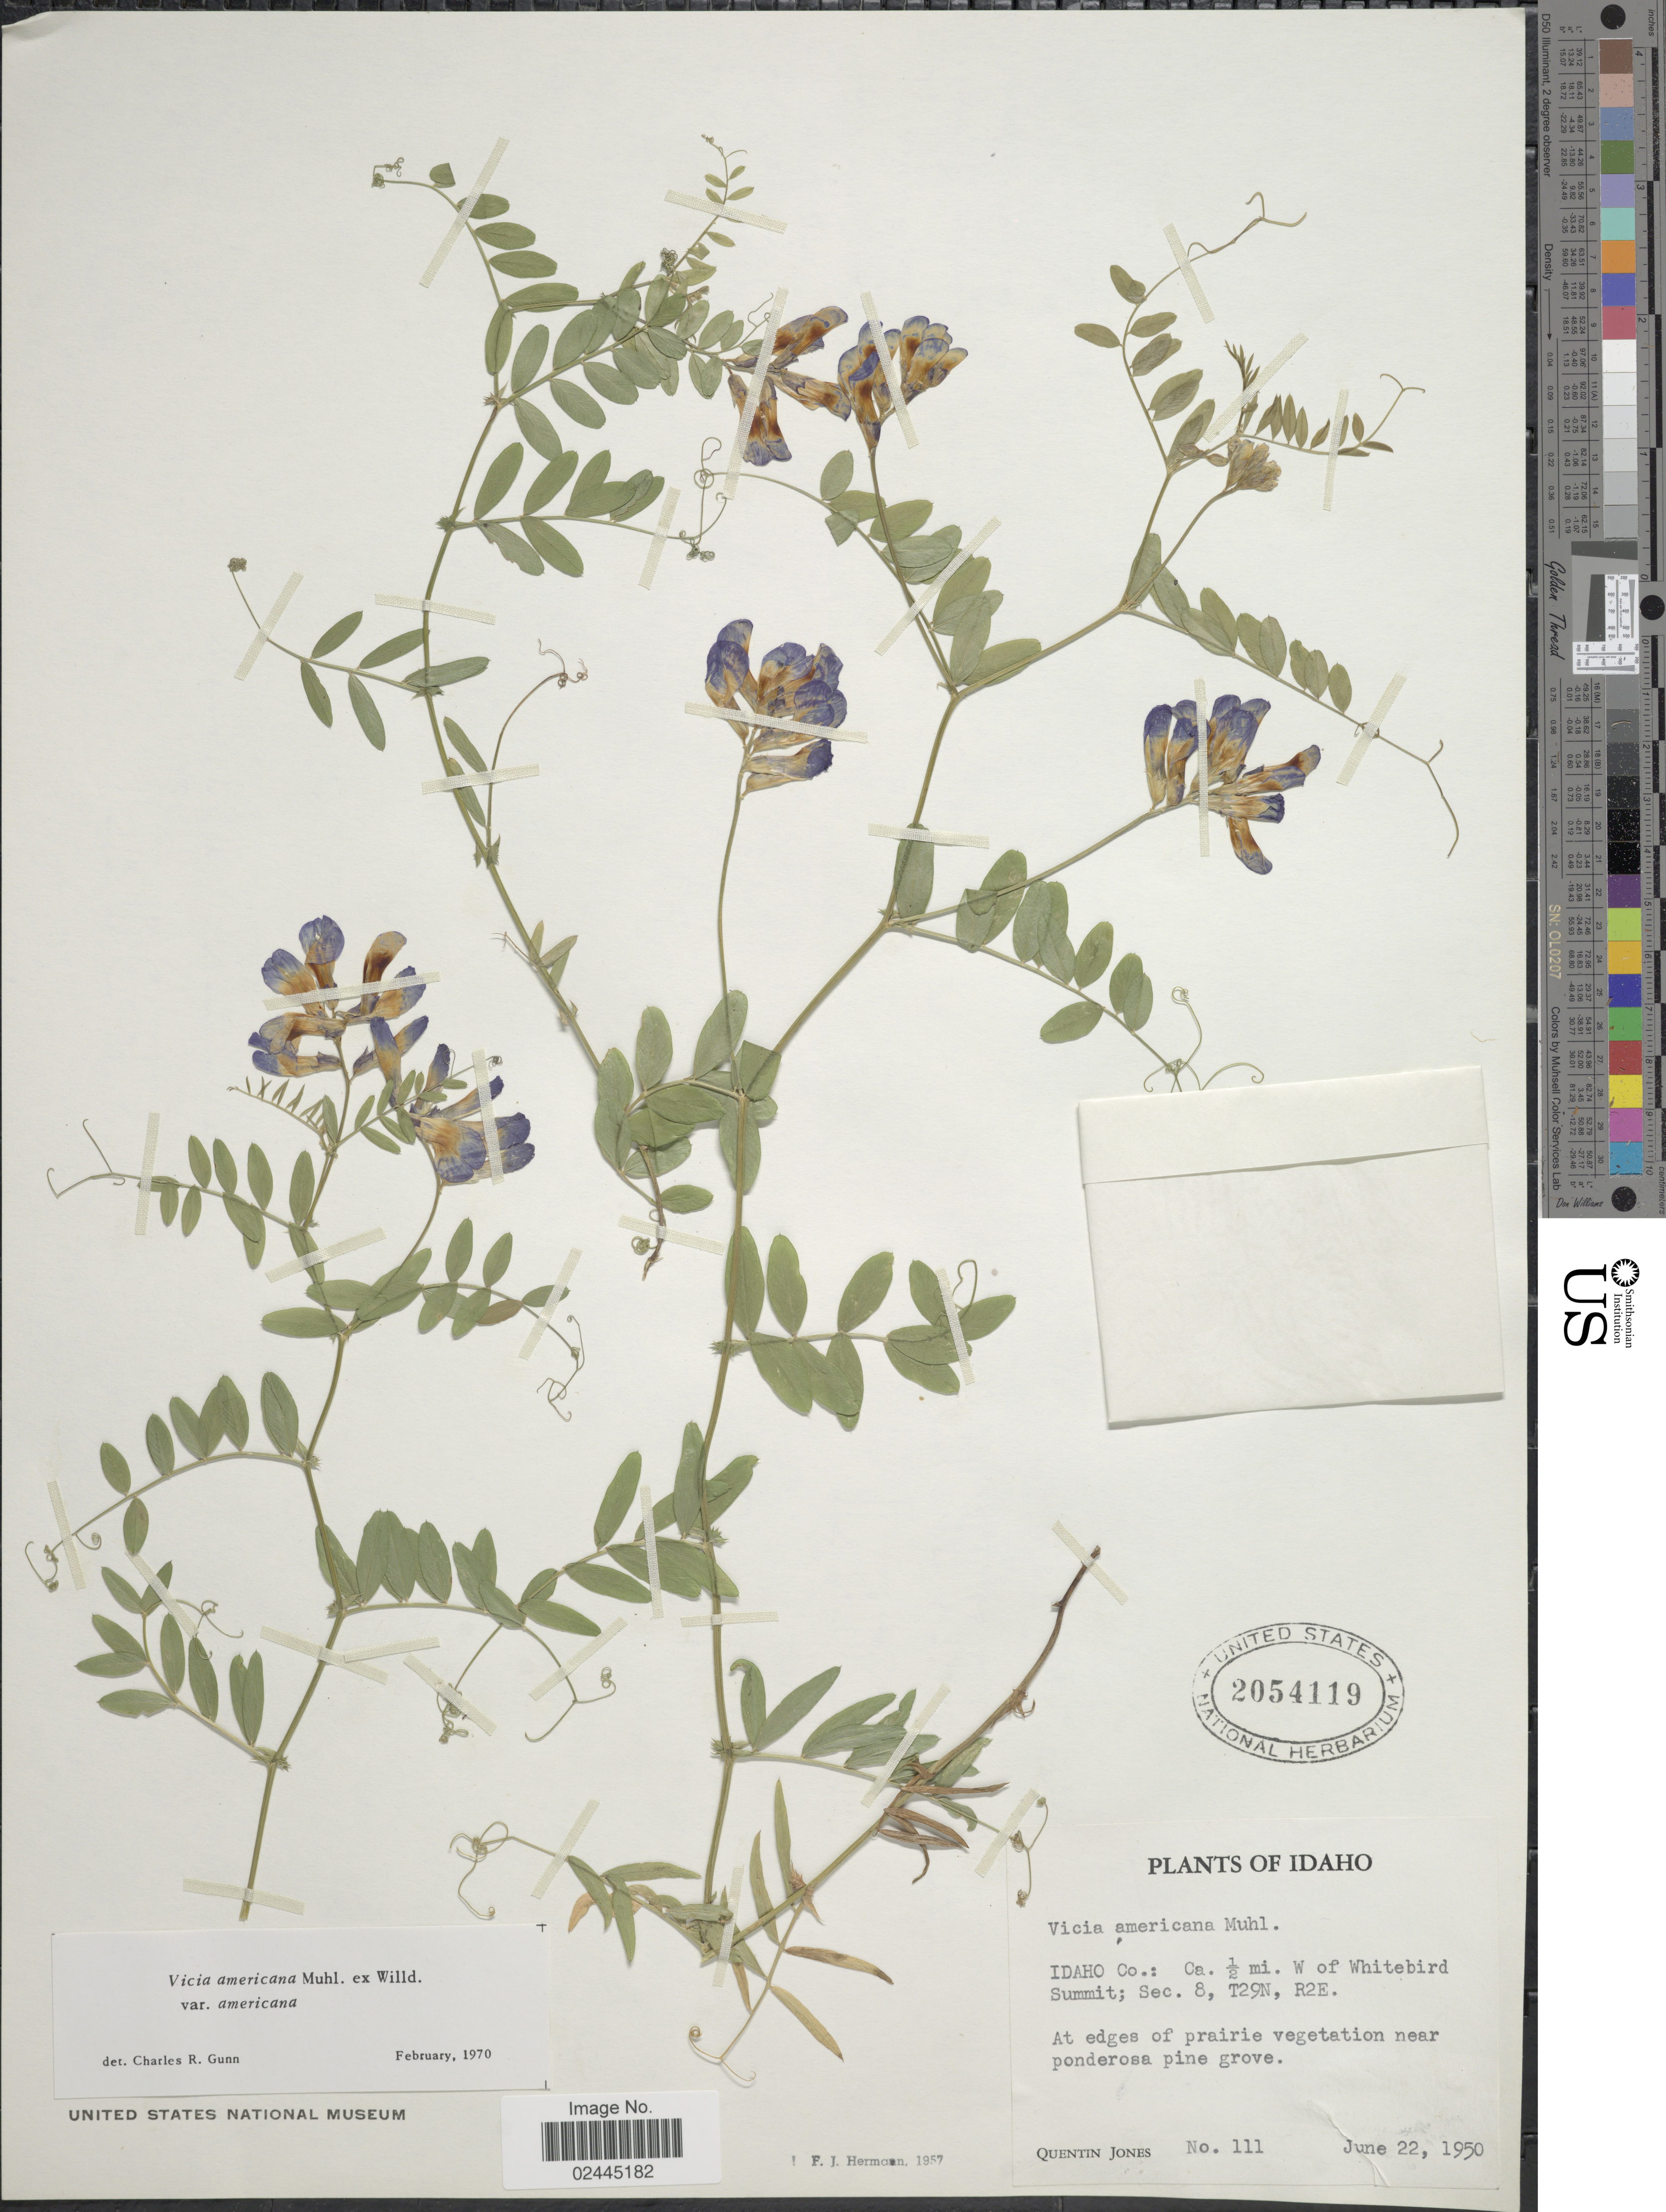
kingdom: Plantae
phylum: Tracheophyta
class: Magnoliopsida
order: Fabales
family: Fabaceae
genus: Vicia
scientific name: Vicia americana var. americana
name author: Muhl. ex Willd.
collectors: Q. Jones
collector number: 111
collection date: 1950-06-22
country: United States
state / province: Idaho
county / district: Idaho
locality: Ca. ½ mi. W of Whitebird Summit; Sec. 8, T 29N, R2E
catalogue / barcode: US 2054119